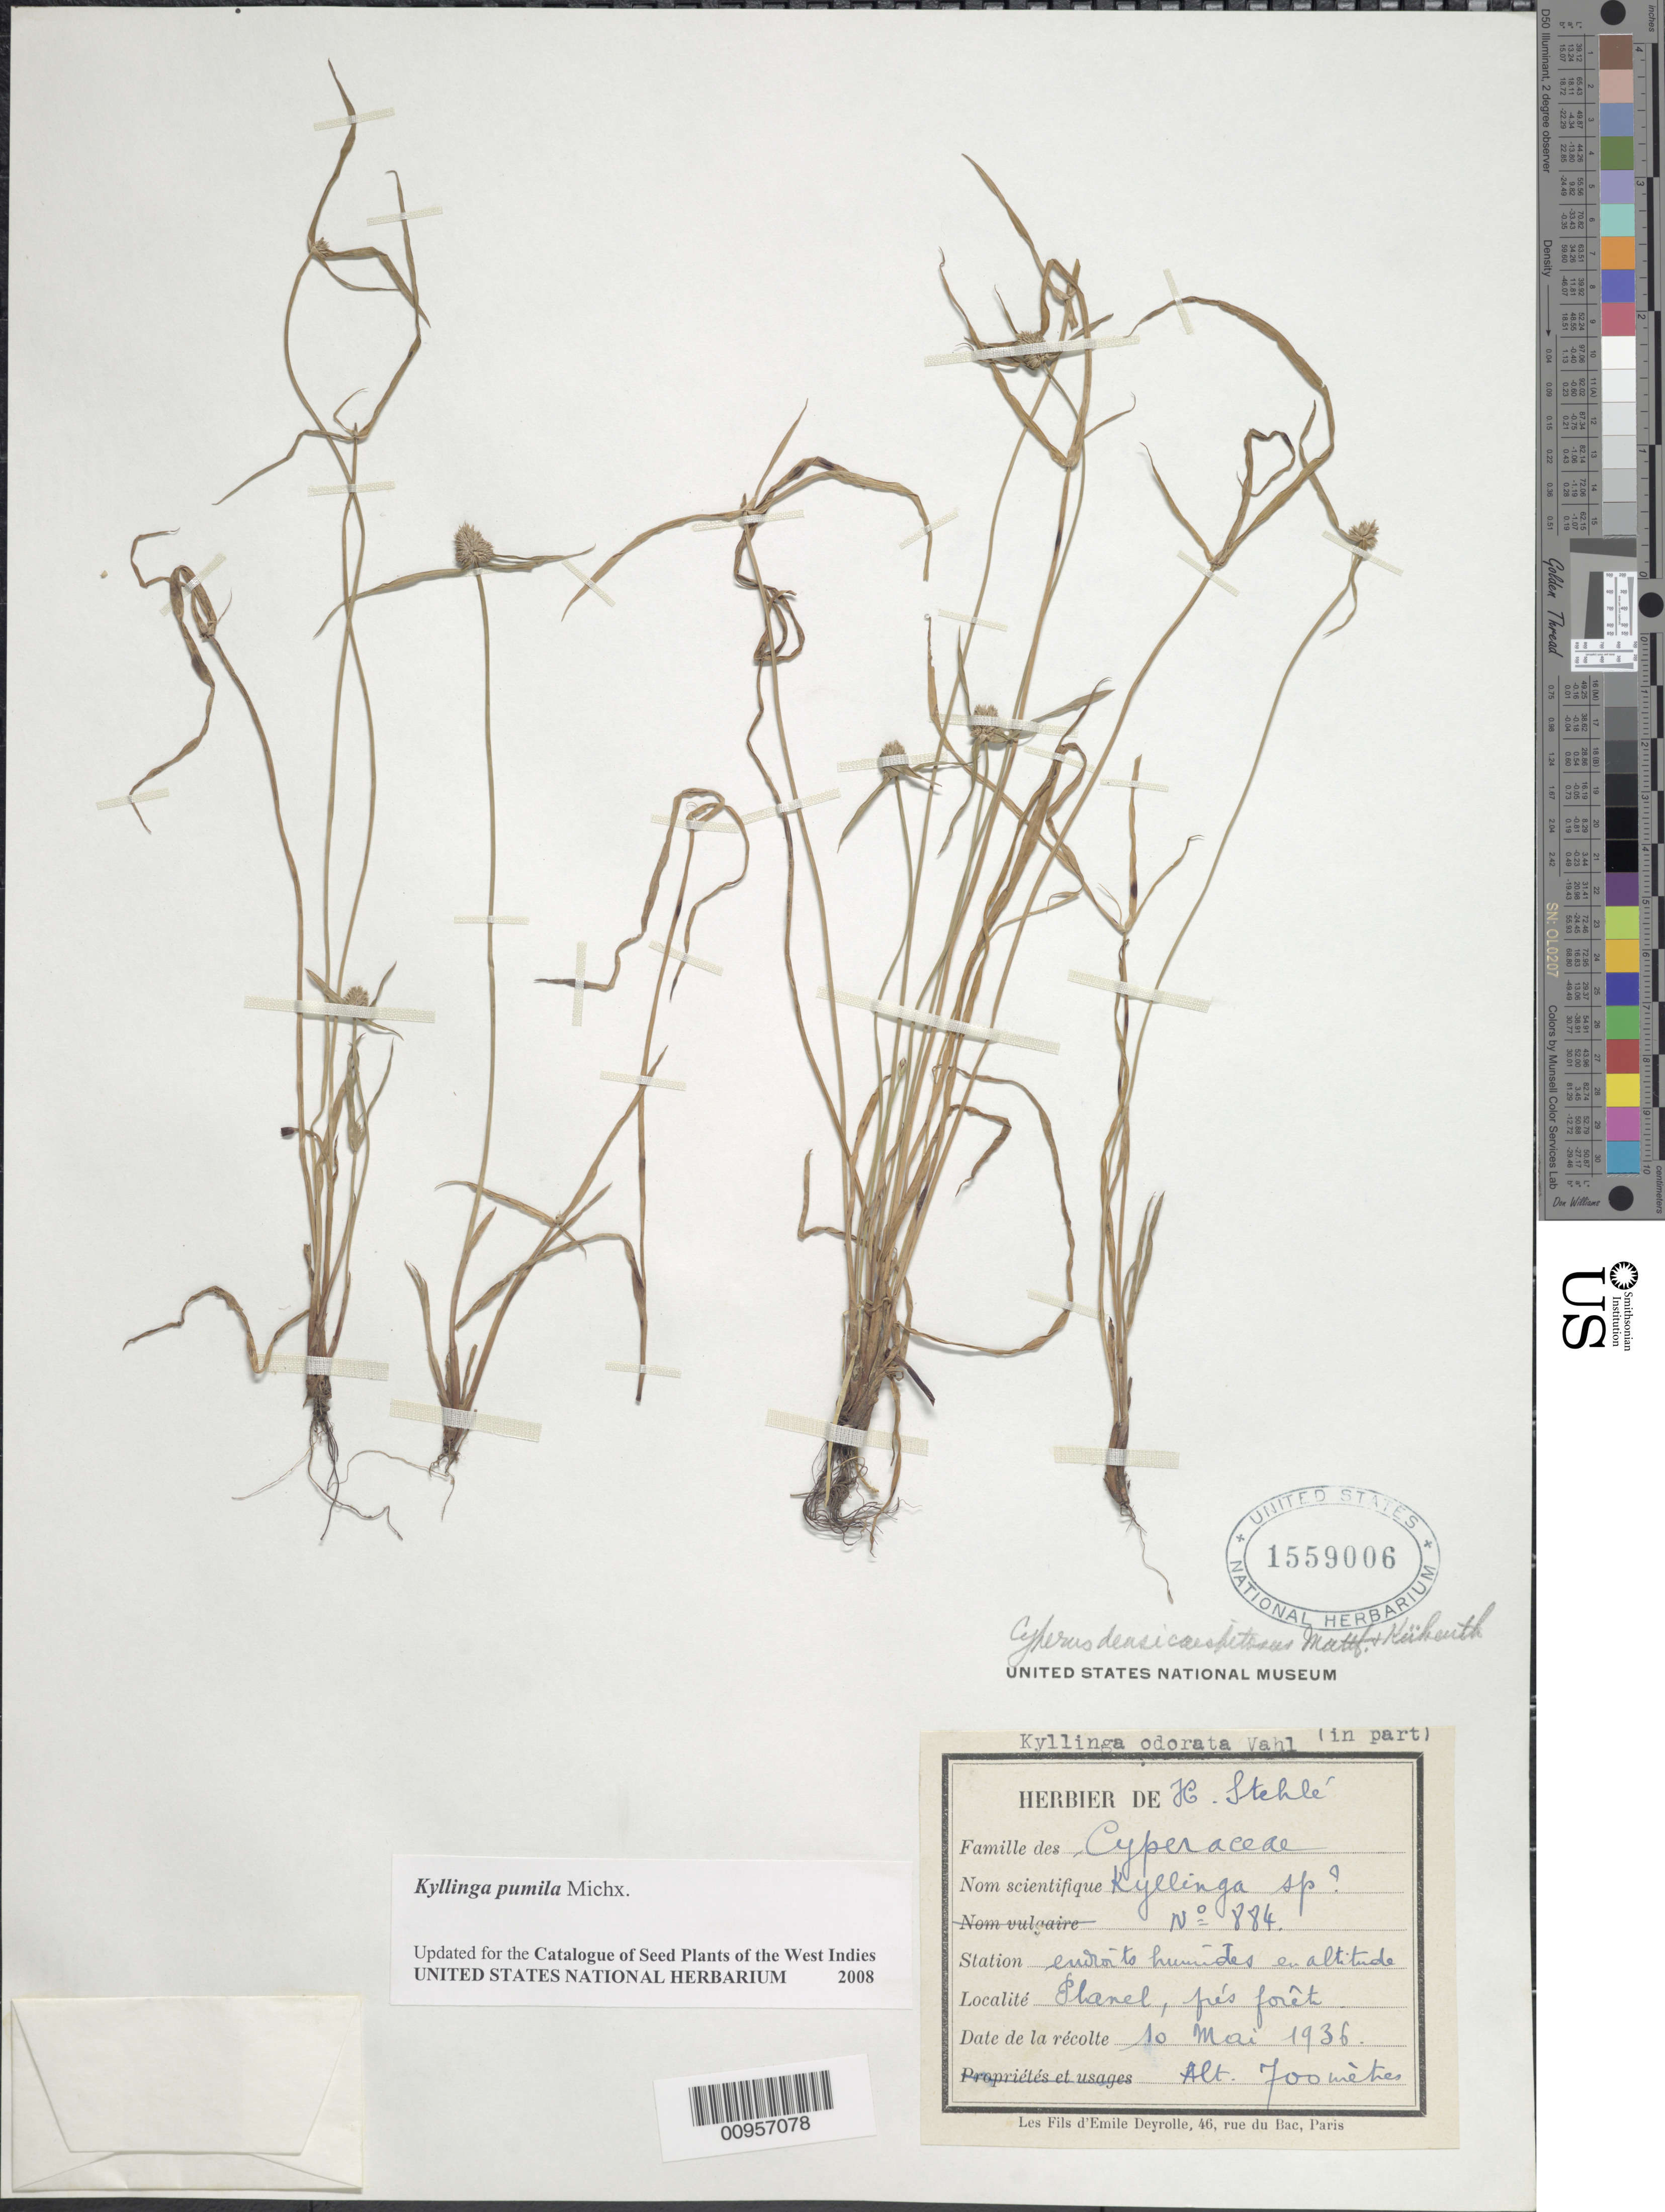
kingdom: Plantae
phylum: Tracheophyta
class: Liliopsida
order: Poales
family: Cyperaceae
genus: Cyperus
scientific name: Cyperus hortensis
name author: (Salzm. ex Steud.) Dorr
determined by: Strong, Mark T., (BOT), Smithsonian Institution - National Museum of Natural History (UNITED STATES)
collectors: H. Stehlé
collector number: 884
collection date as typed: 10 May 1936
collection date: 1936-05-10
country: Martinique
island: Martinique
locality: Planel, prés forêt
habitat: Endroits humides en altitude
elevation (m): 700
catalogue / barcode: US 1559006